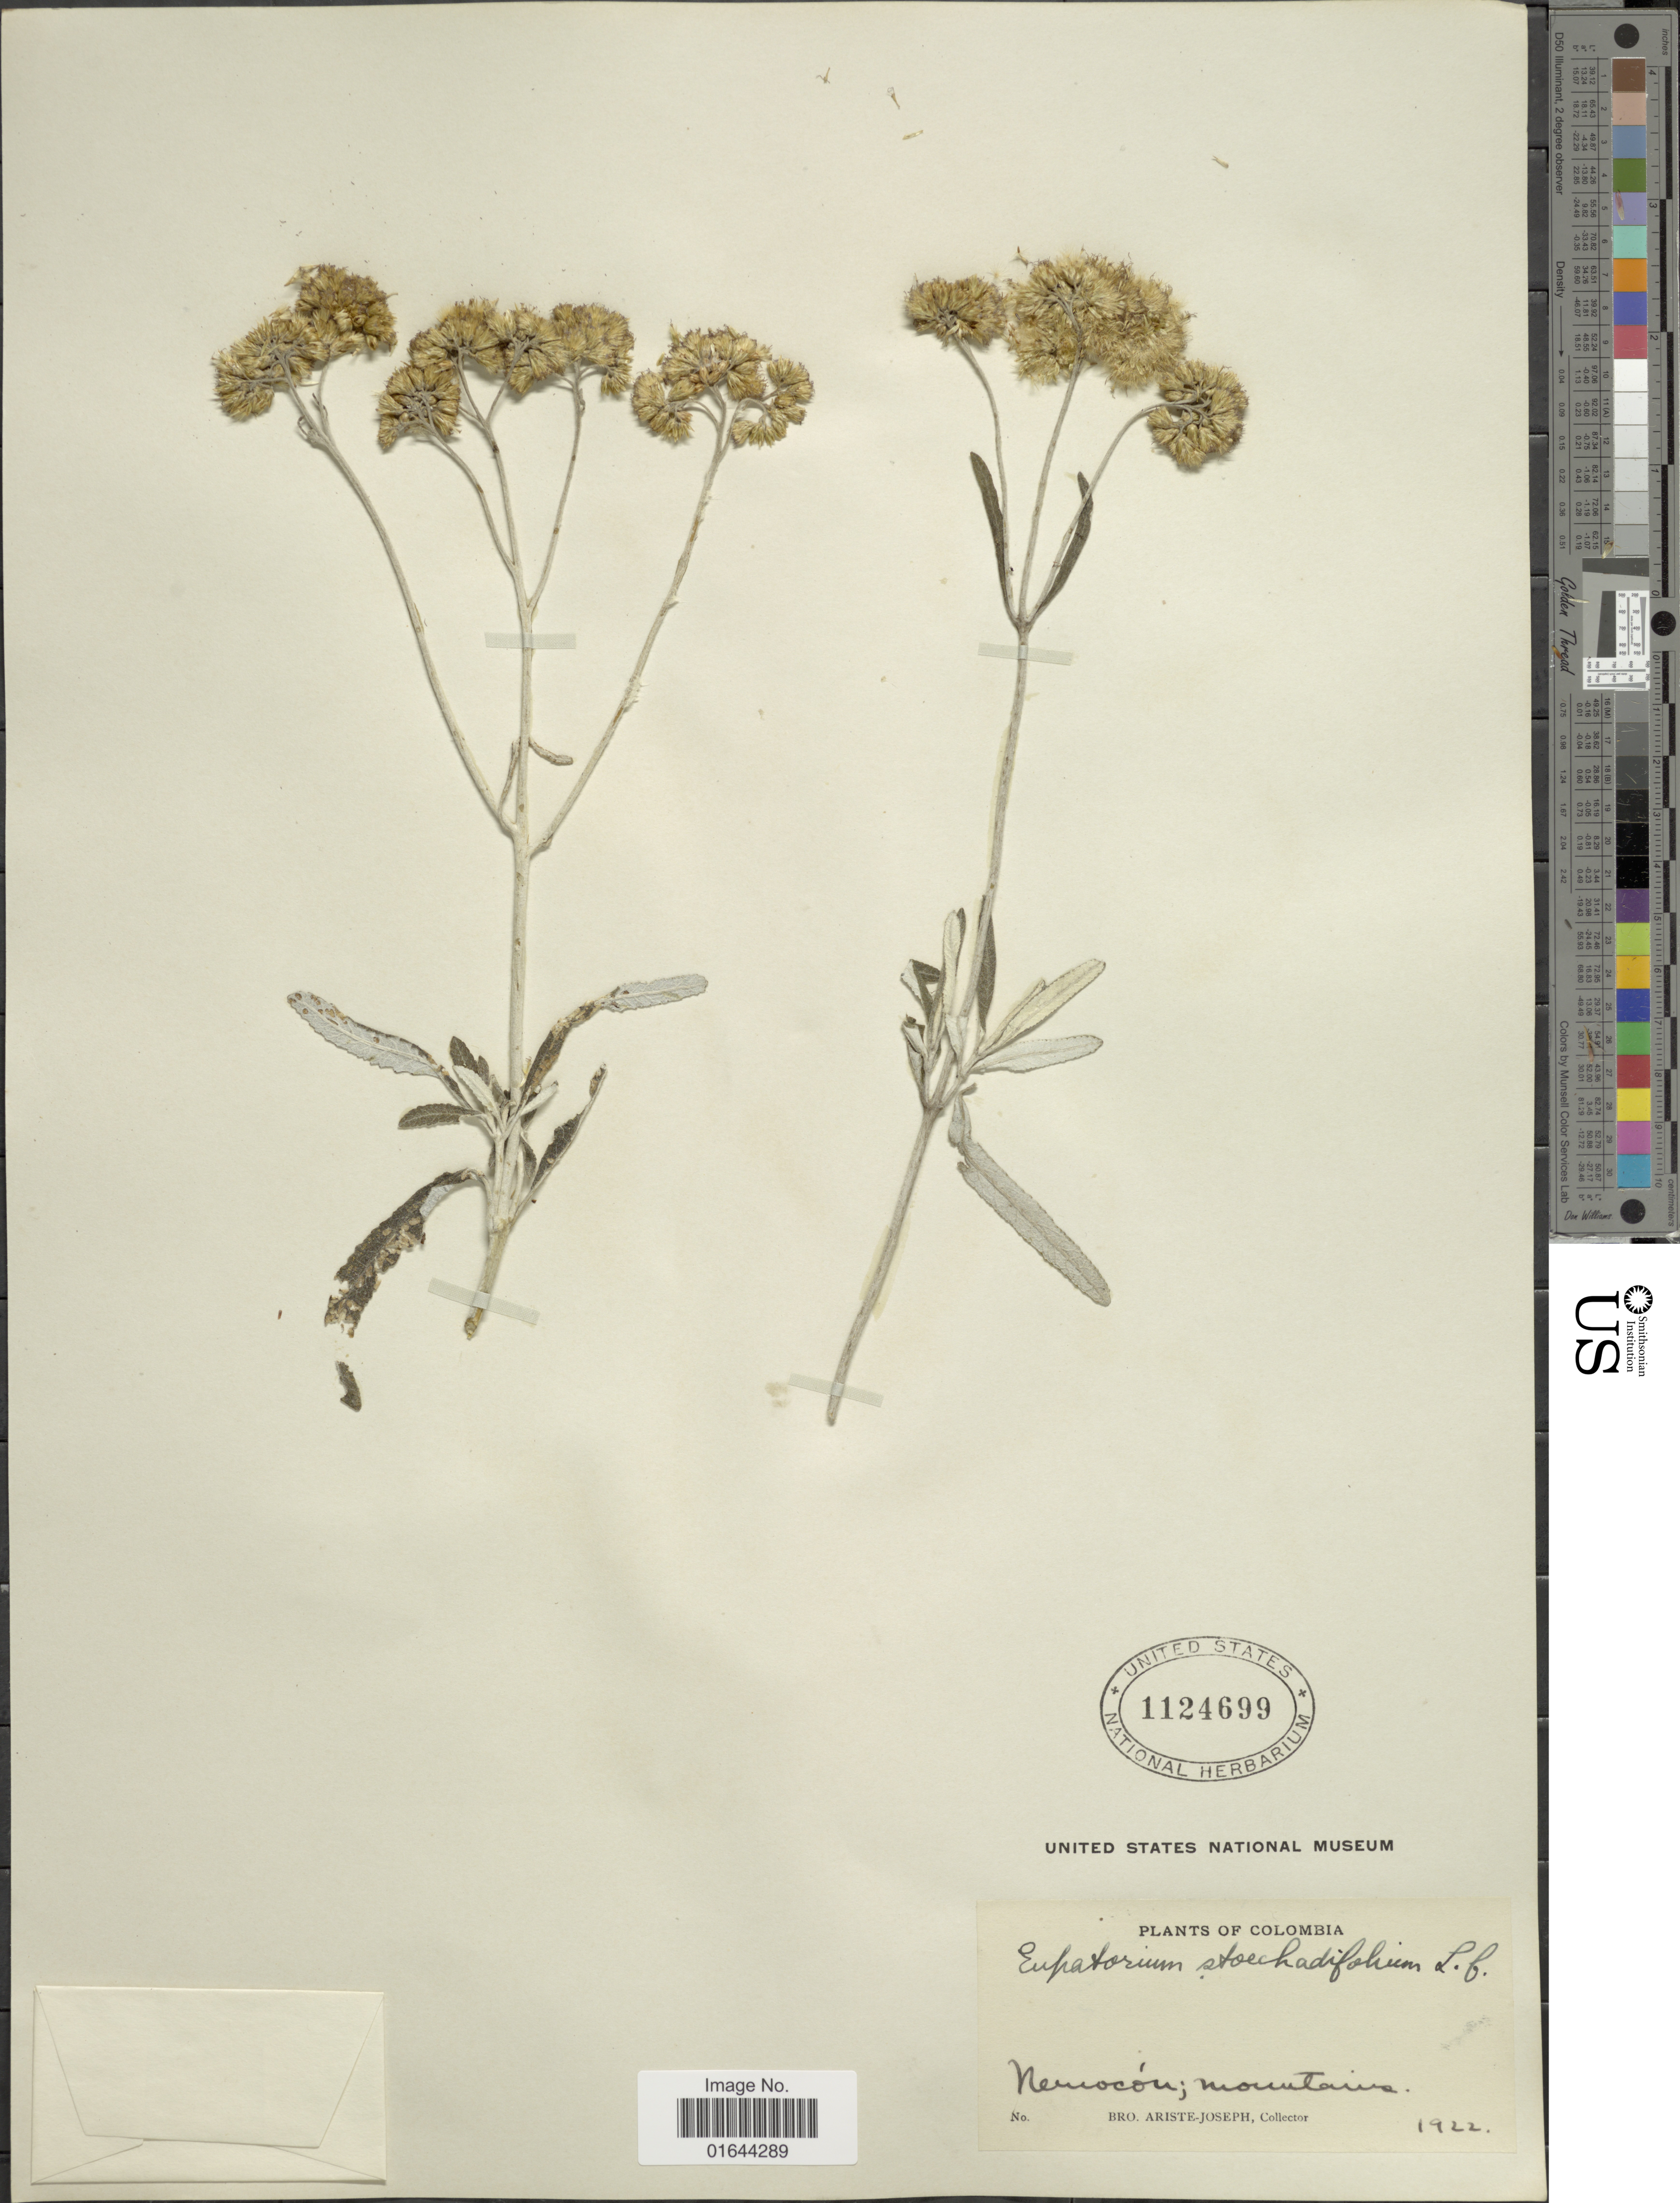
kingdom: Plantae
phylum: Tracheophyta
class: Magnoliopsida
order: Asterales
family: Asteraceae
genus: Lourteigia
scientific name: Lourteigia stoechadifolia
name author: (L. f.) R.M. King & H. Rob.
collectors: Bro. Ariste-Joseph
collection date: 1922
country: Colombia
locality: Nemocou; mountains.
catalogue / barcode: US 1124699